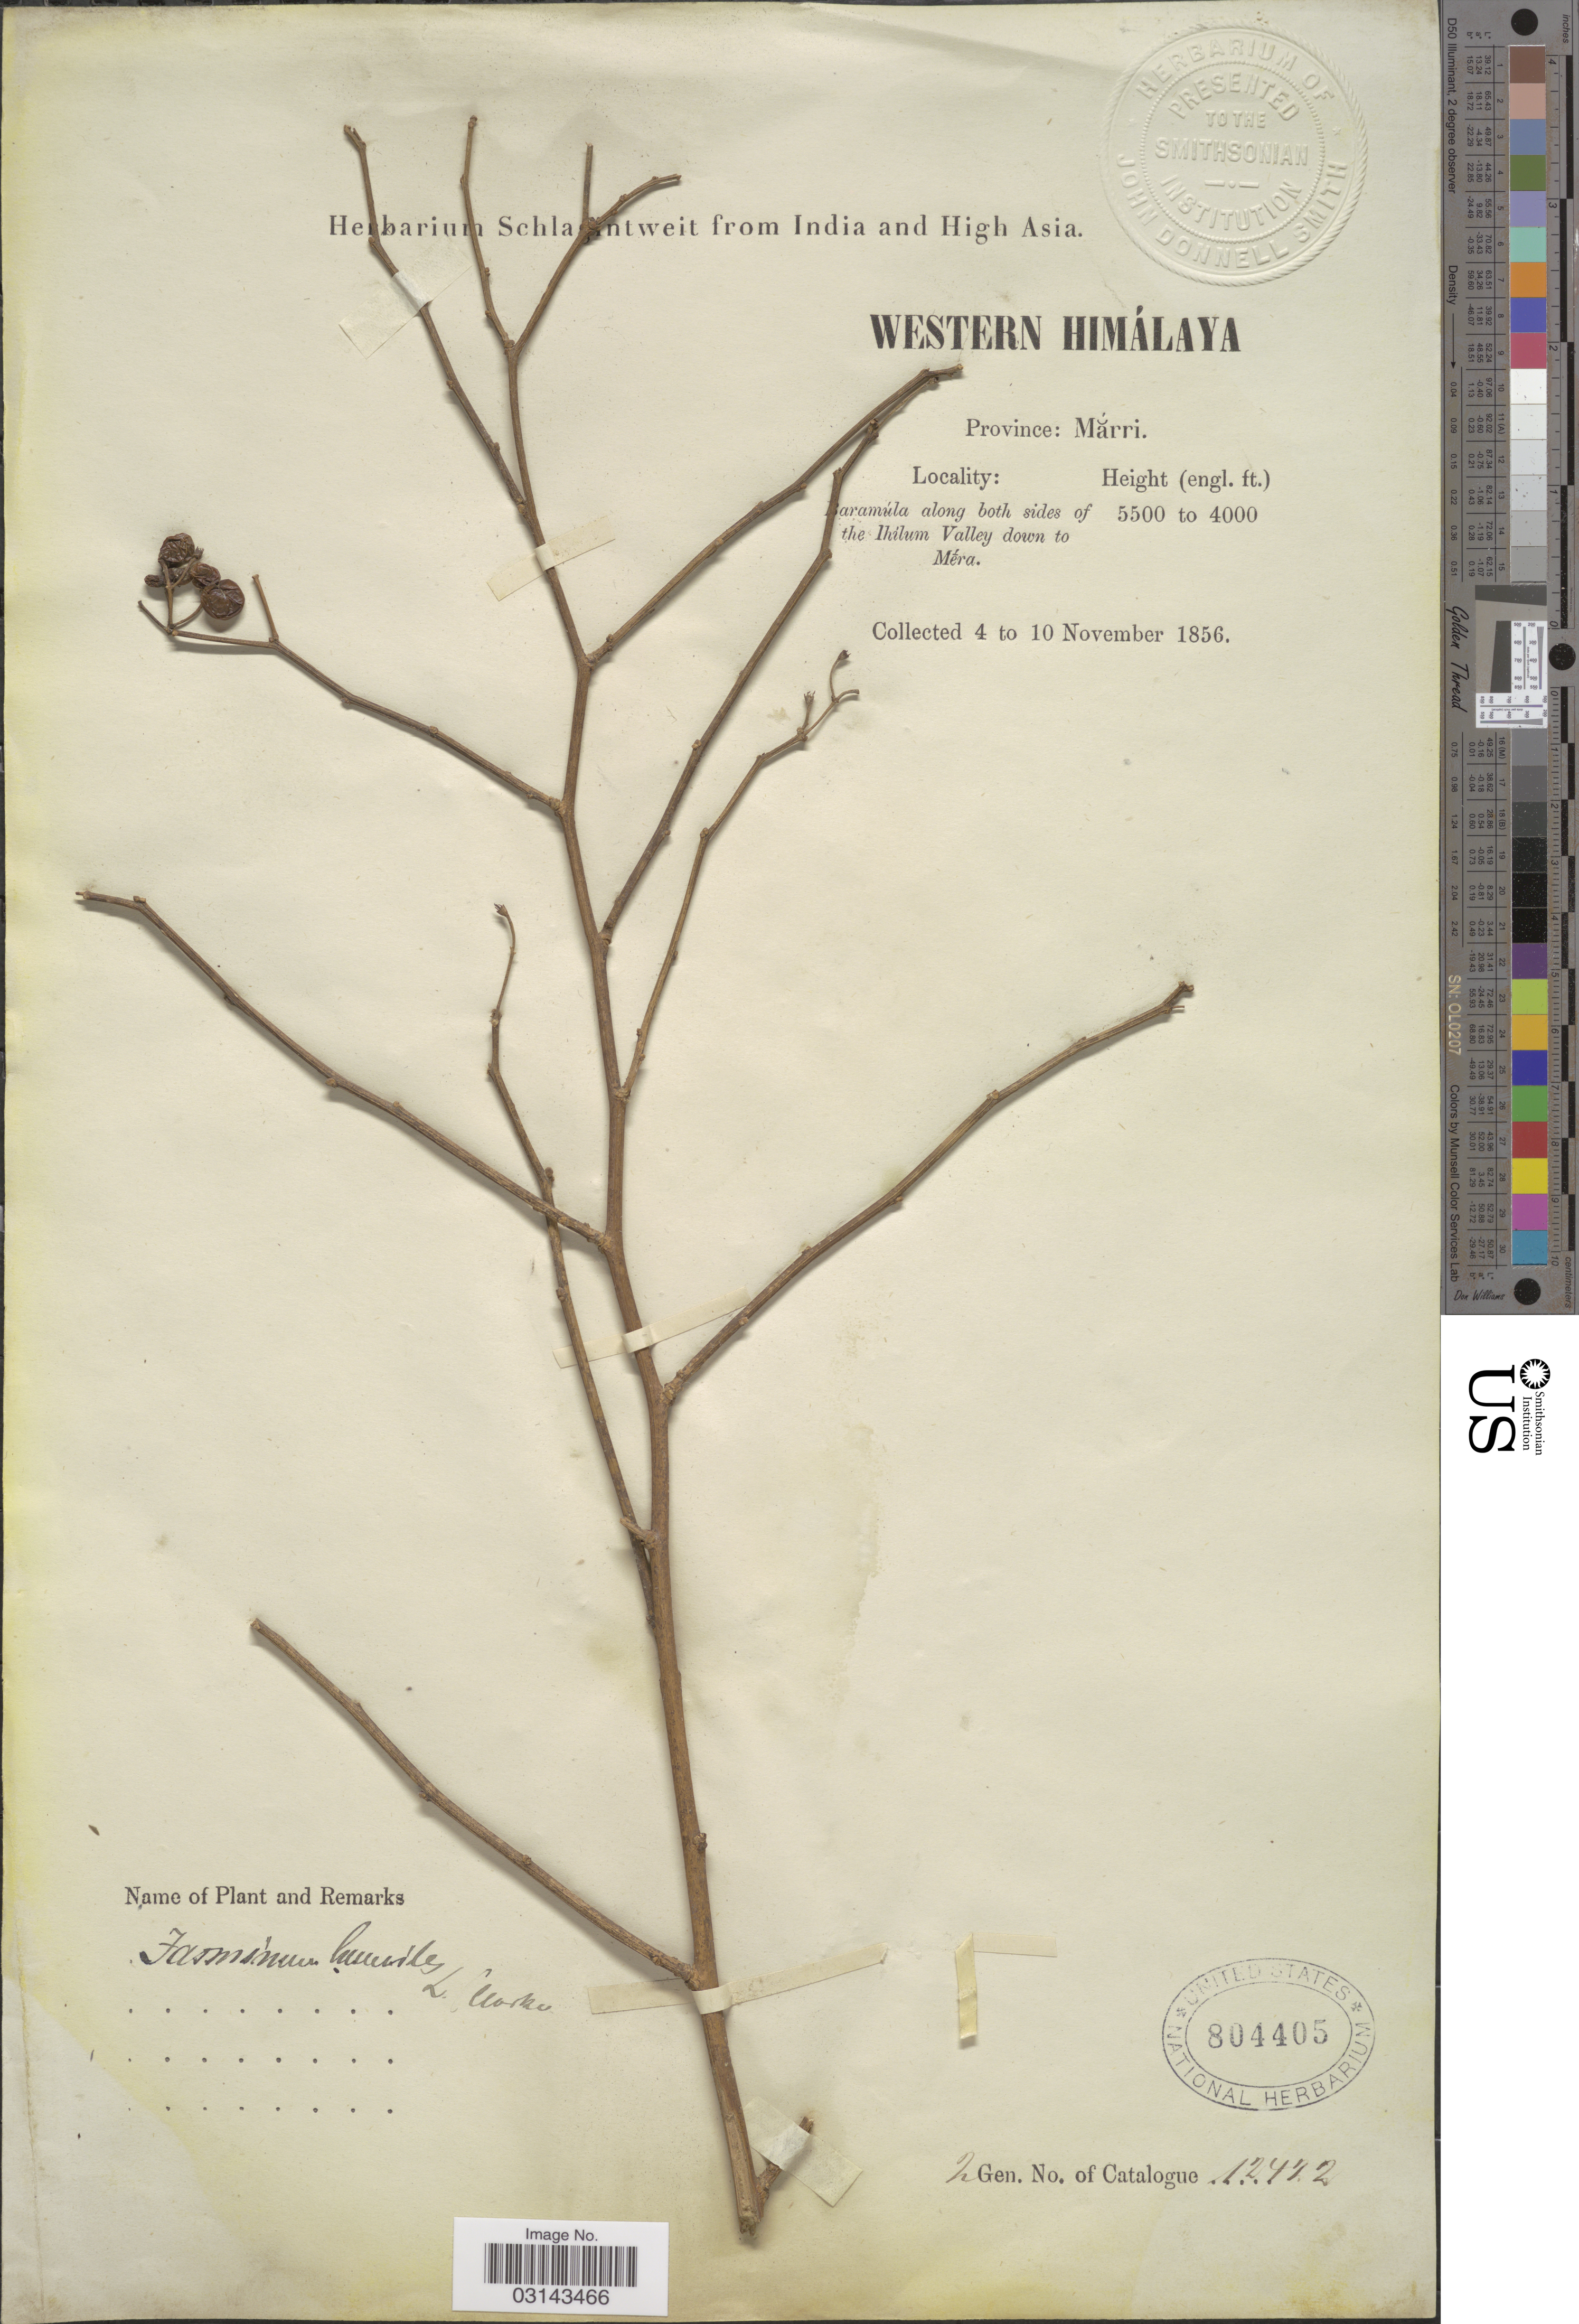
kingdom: Plantae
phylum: Tracheophyta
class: Magnoliopsida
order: Lamiales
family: Oleaceae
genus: Jasminum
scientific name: Jasminum humile var. humile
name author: L.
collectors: ex herb. Schlagintweit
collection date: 1856-11-04/1856-11-10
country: India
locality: Western Himalaya. [illegible text]aramúla along both sides of the Ilhílum Valley down to Méra.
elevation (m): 1219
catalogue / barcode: US 804405